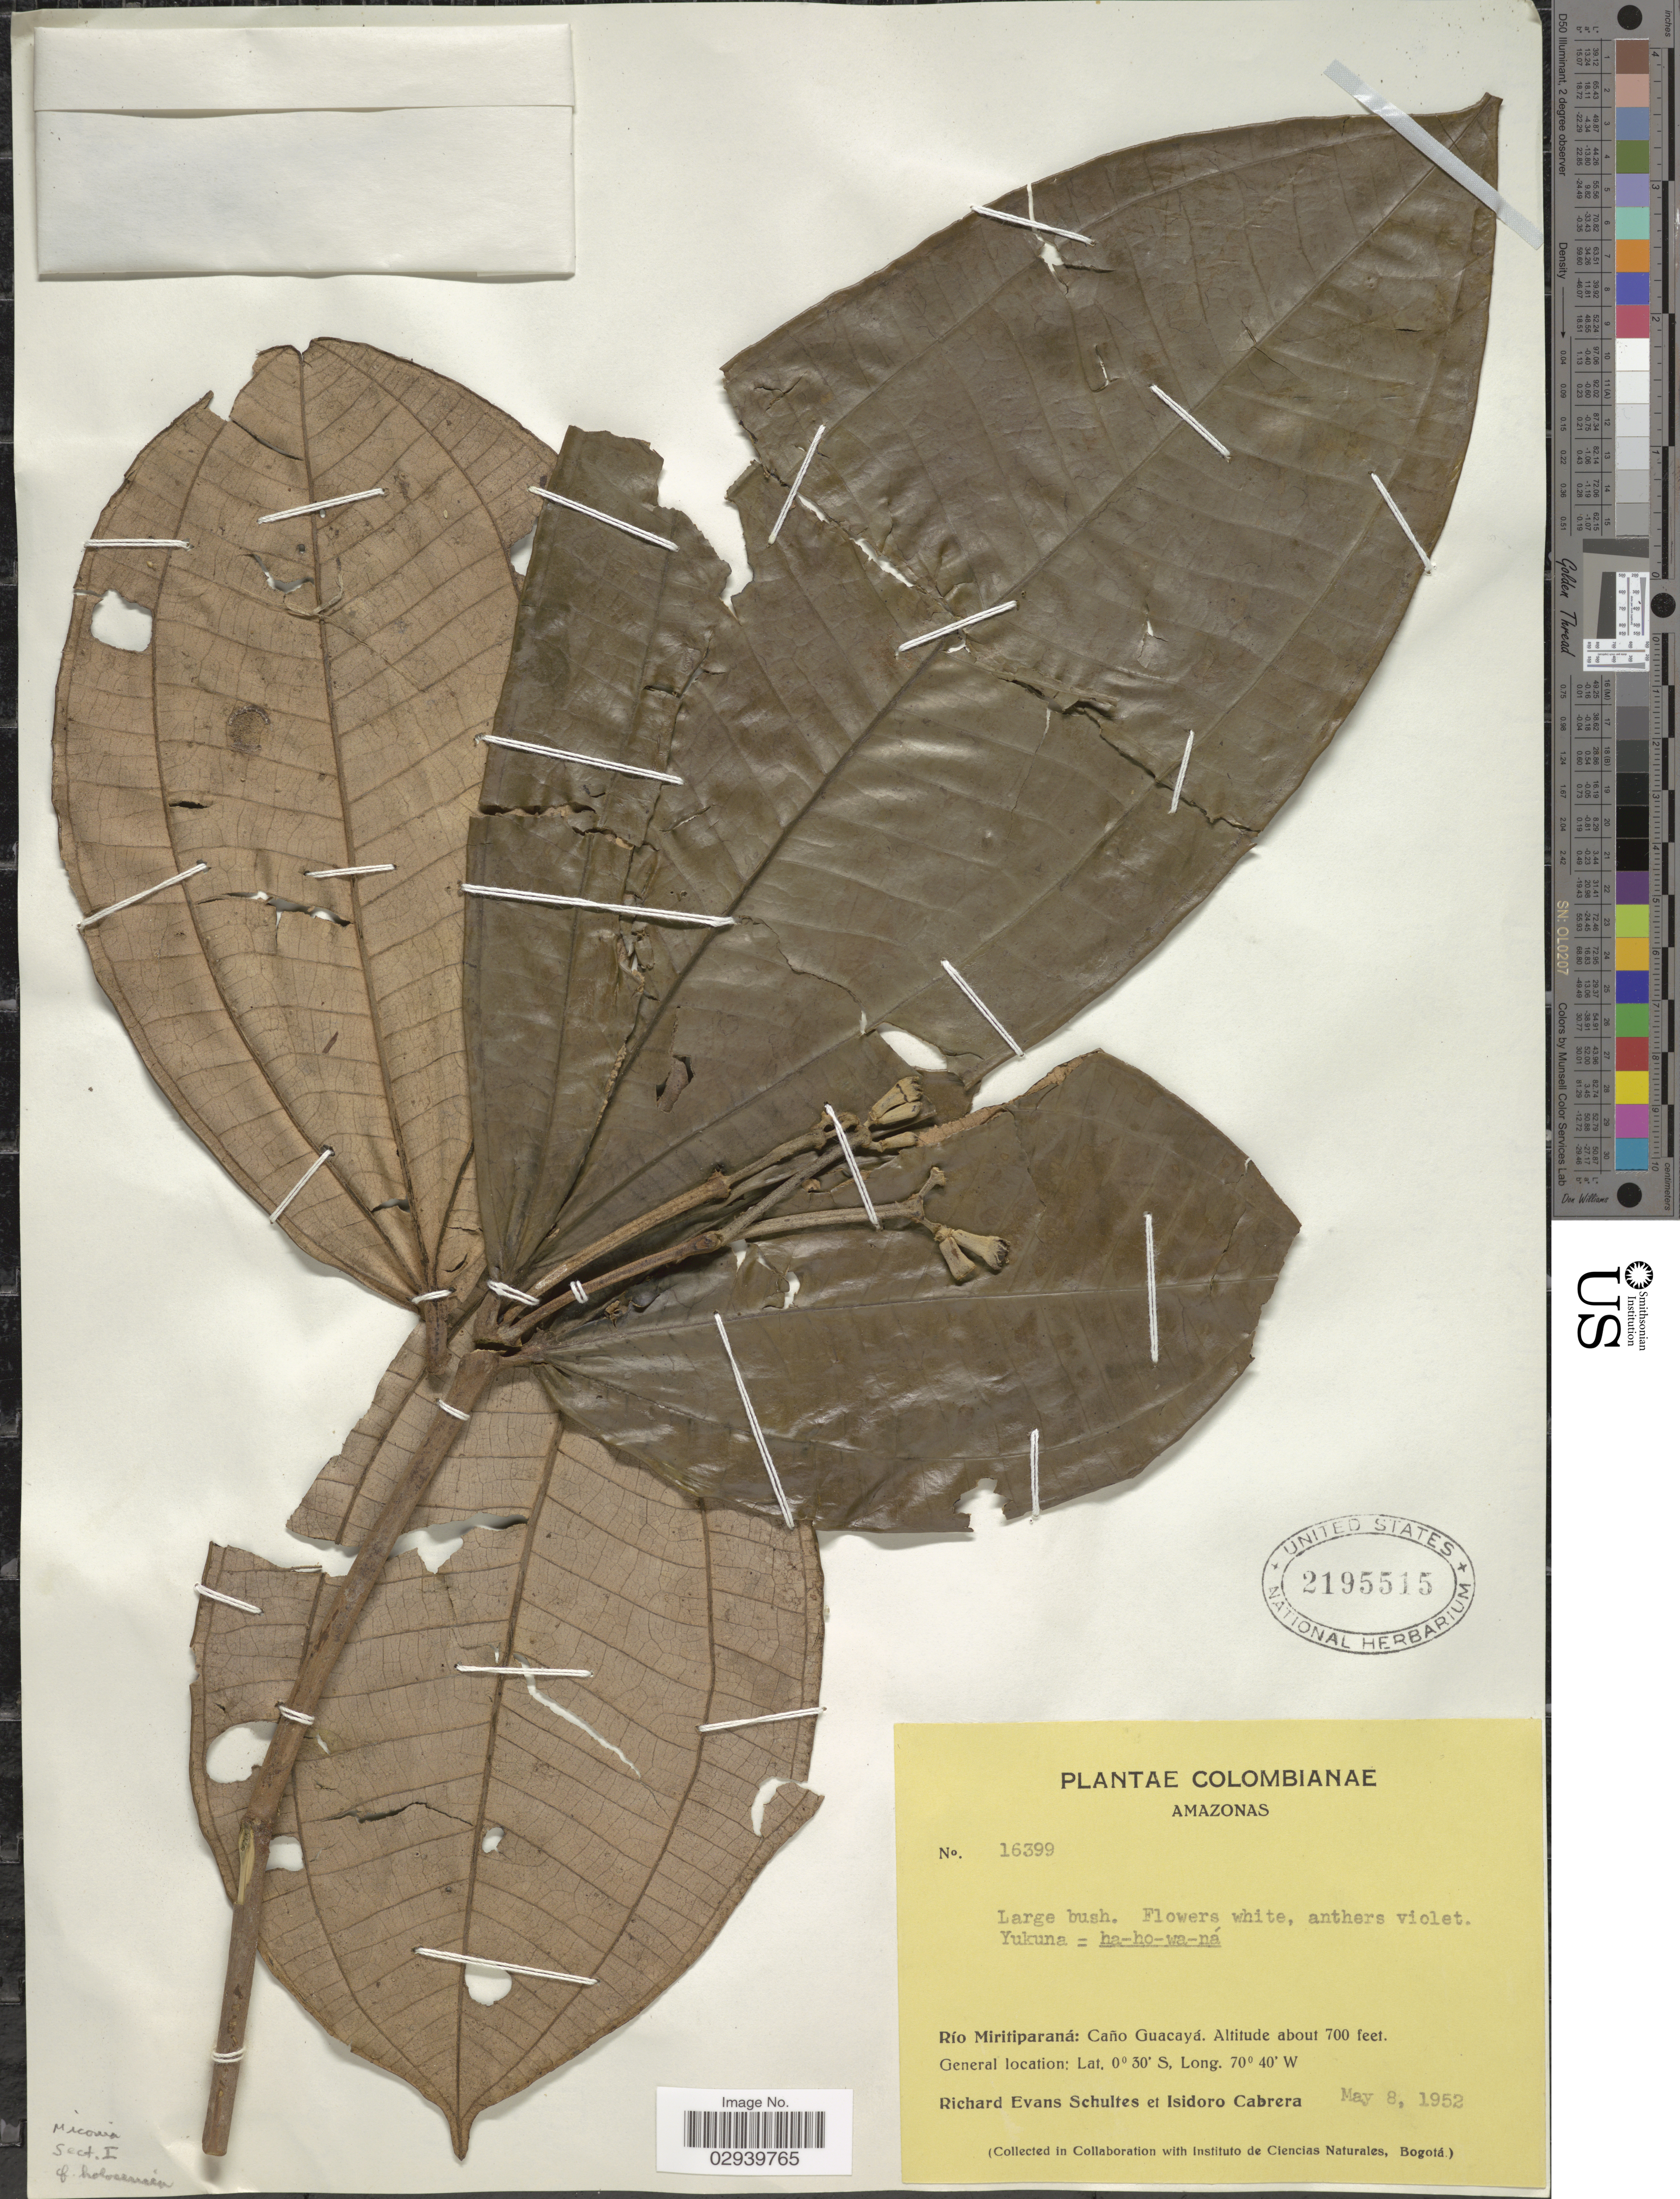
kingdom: Plantae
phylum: Tracheophyta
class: Magnoliopsida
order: Myrtales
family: Melastomataceae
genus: Miconia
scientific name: Miconia holosericea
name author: (L.) DC.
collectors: R. E. Schultes & I. Cabrera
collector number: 16399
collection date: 1952-05-08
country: Colombia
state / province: Amazônas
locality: Río Miritiparaná: Caño Guacayá.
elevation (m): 213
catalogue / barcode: US 2195515